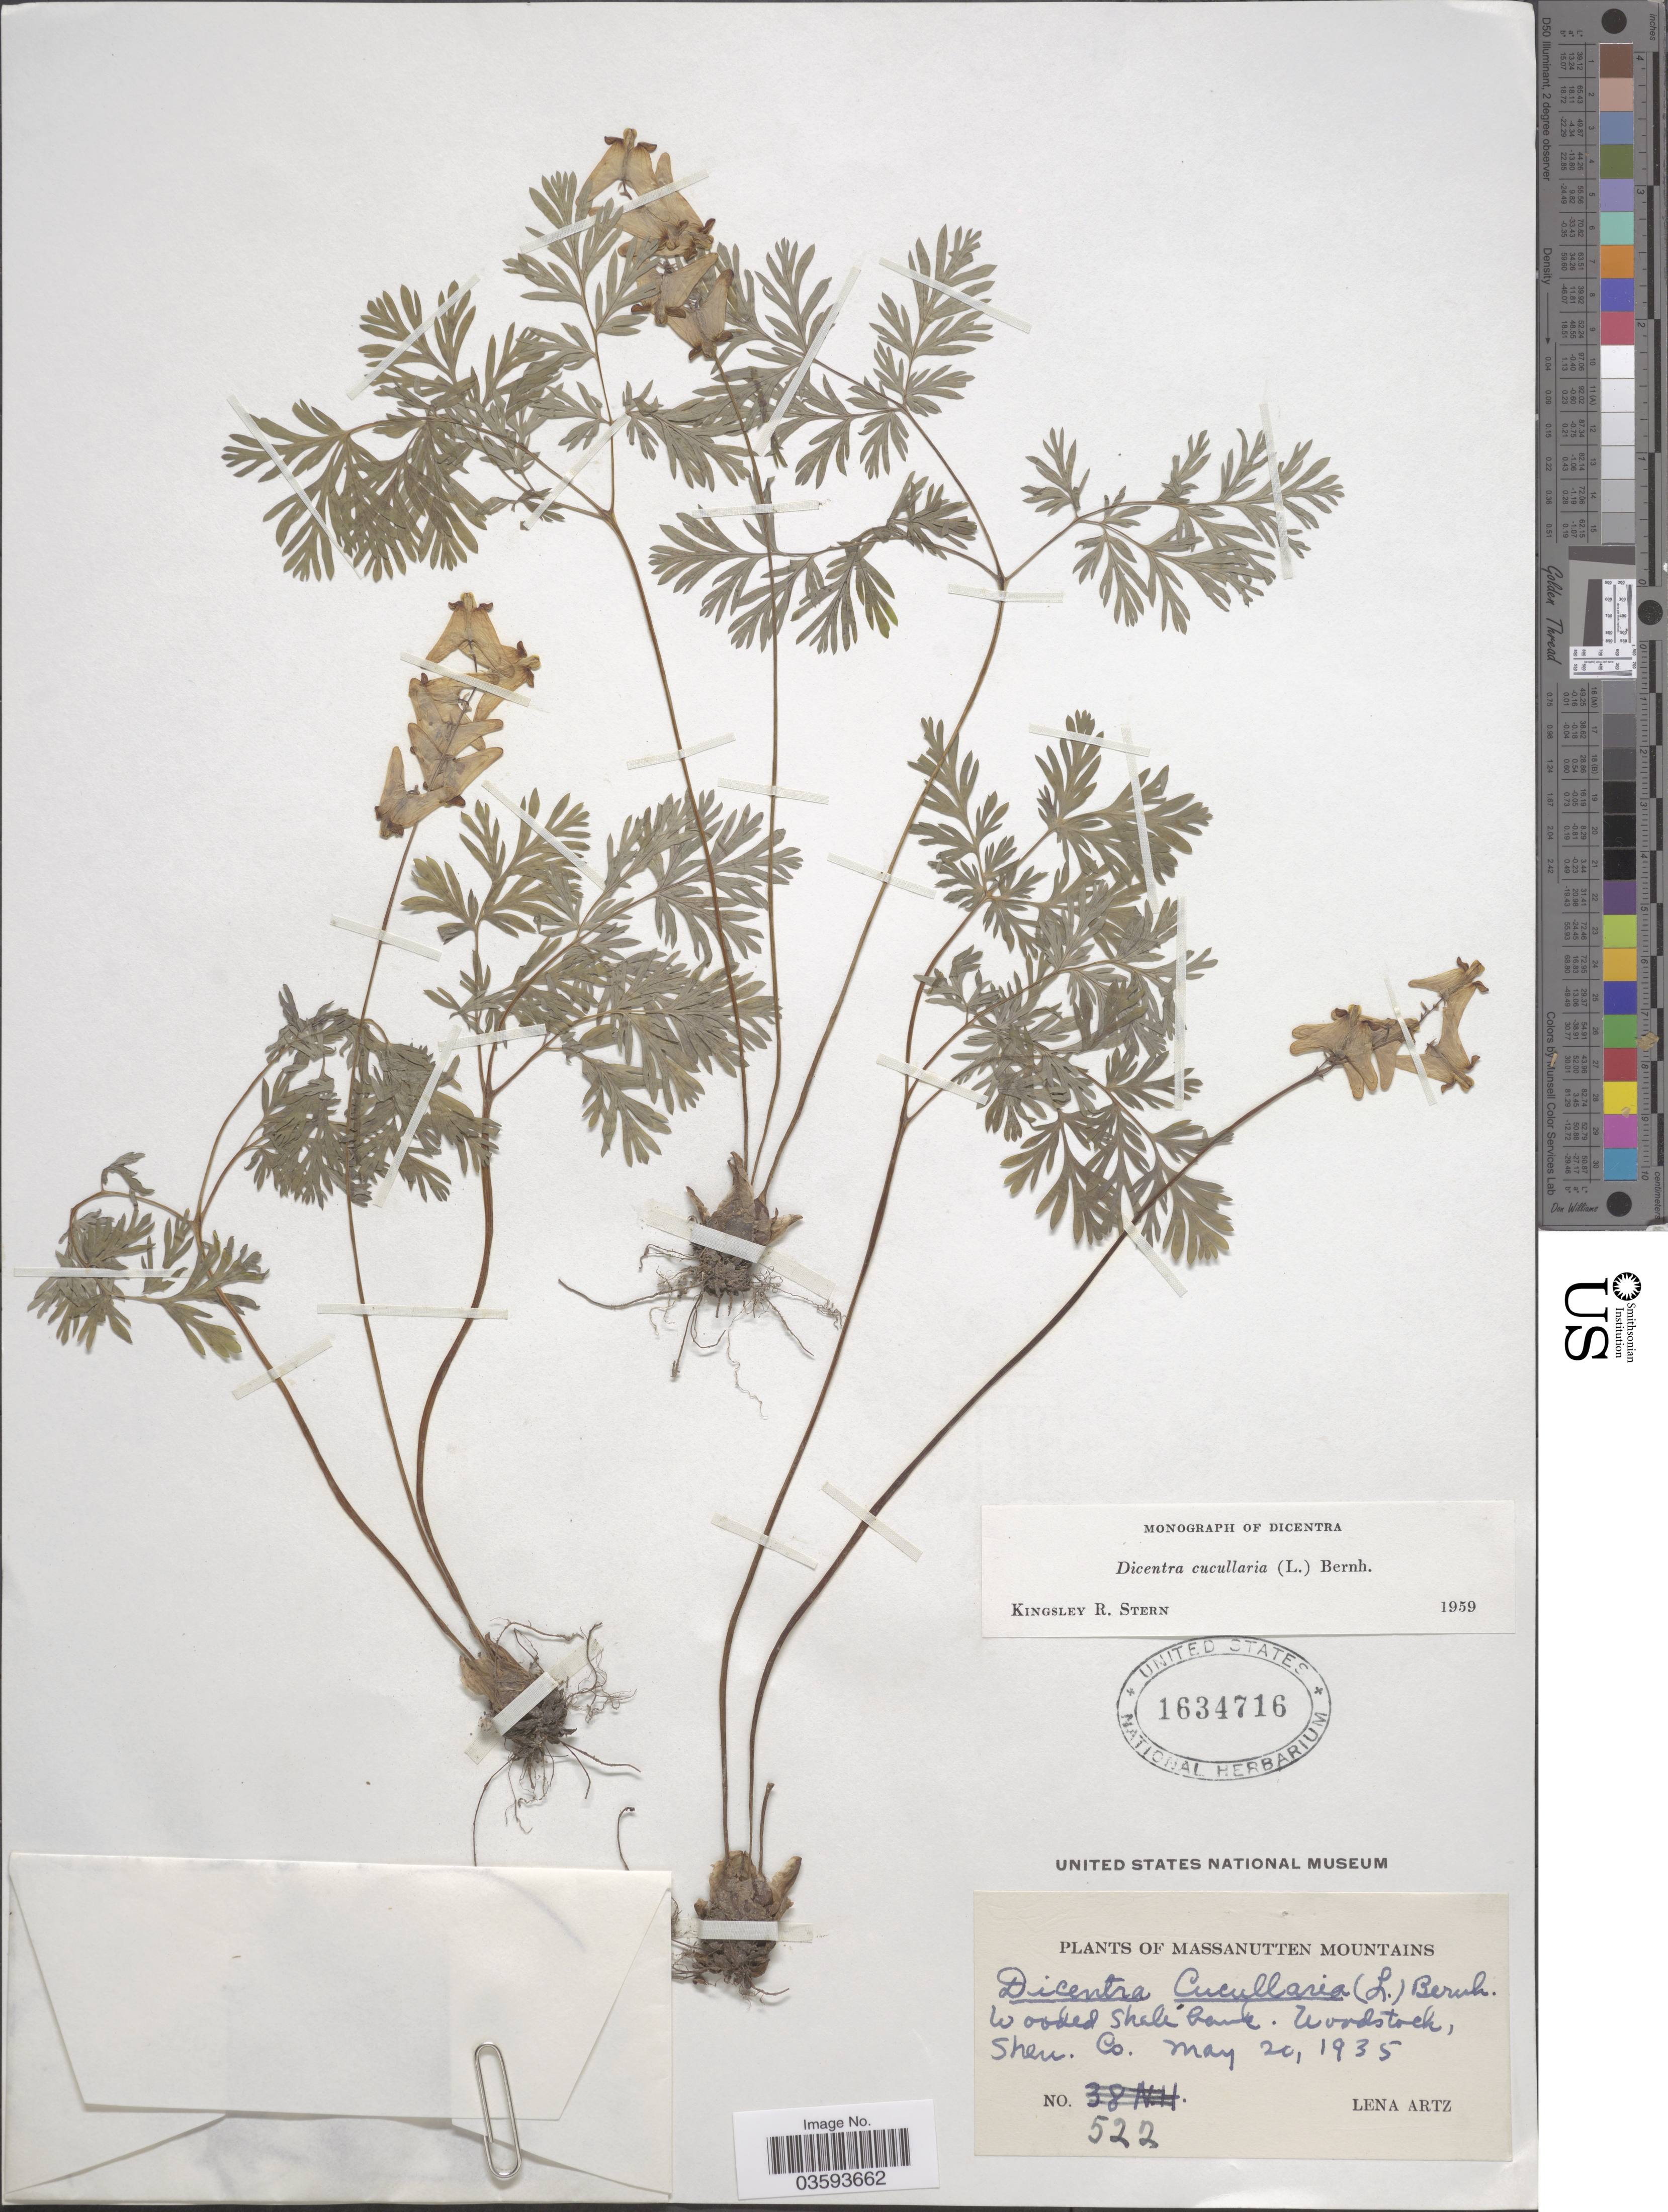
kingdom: Plantae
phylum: Tracheophyta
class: Magnoliopsida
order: Ranunculales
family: Papaveraceae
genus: Dicentra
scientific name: Dicentra cucullaria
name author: (L.) Bernh.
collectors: L. Artz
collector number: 522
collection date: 1935-05-20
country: United States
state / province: Virginia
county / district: Shenandoah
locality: Massanutten Mountains. Wooded Shale bank. Woodstock, Shen. Co.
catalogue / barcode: US 1634716